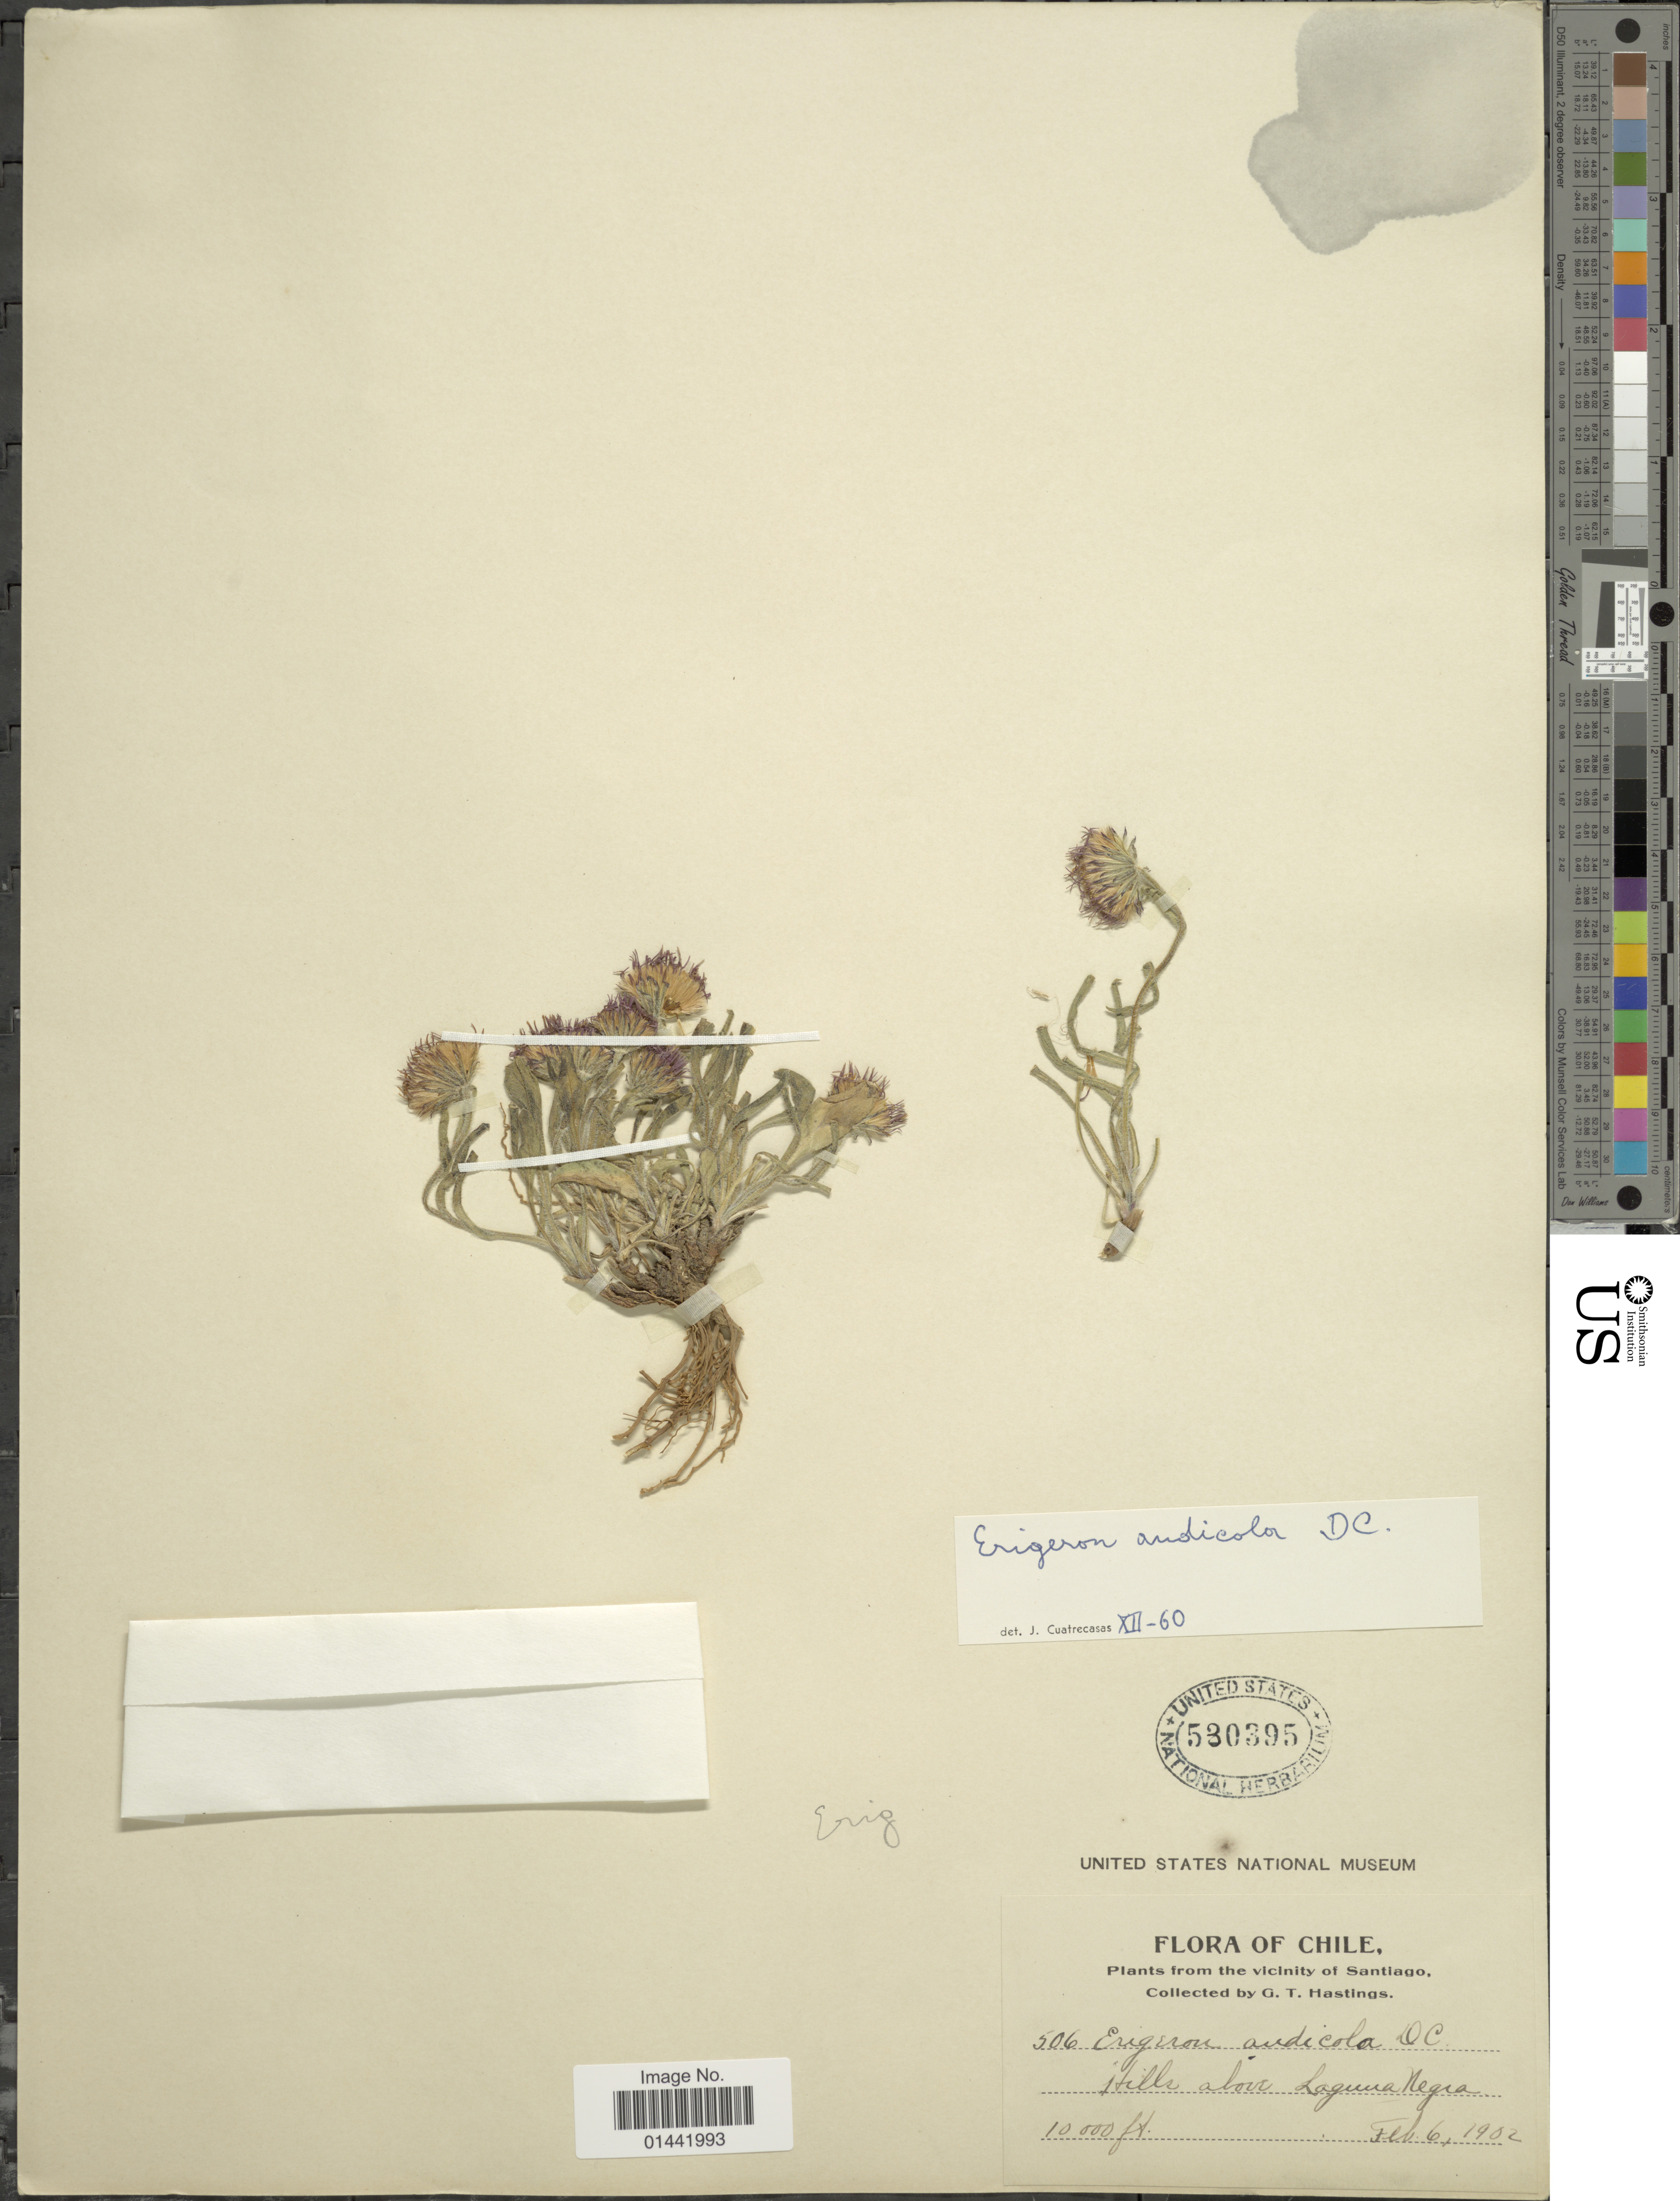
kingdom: Plantae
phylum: Tracheophyta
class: Magnoliopsida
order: Asterales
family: Asteraceae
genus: Erigeron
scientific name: Erigeron andicola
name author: DC.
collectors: G. Hastings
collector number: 506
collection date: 1902-02-06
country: Chile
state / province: Región Metropolitana (RM)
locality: Vicinity of Santiago, hills above Laguna Negra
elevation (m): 3048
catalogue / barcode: US 530395